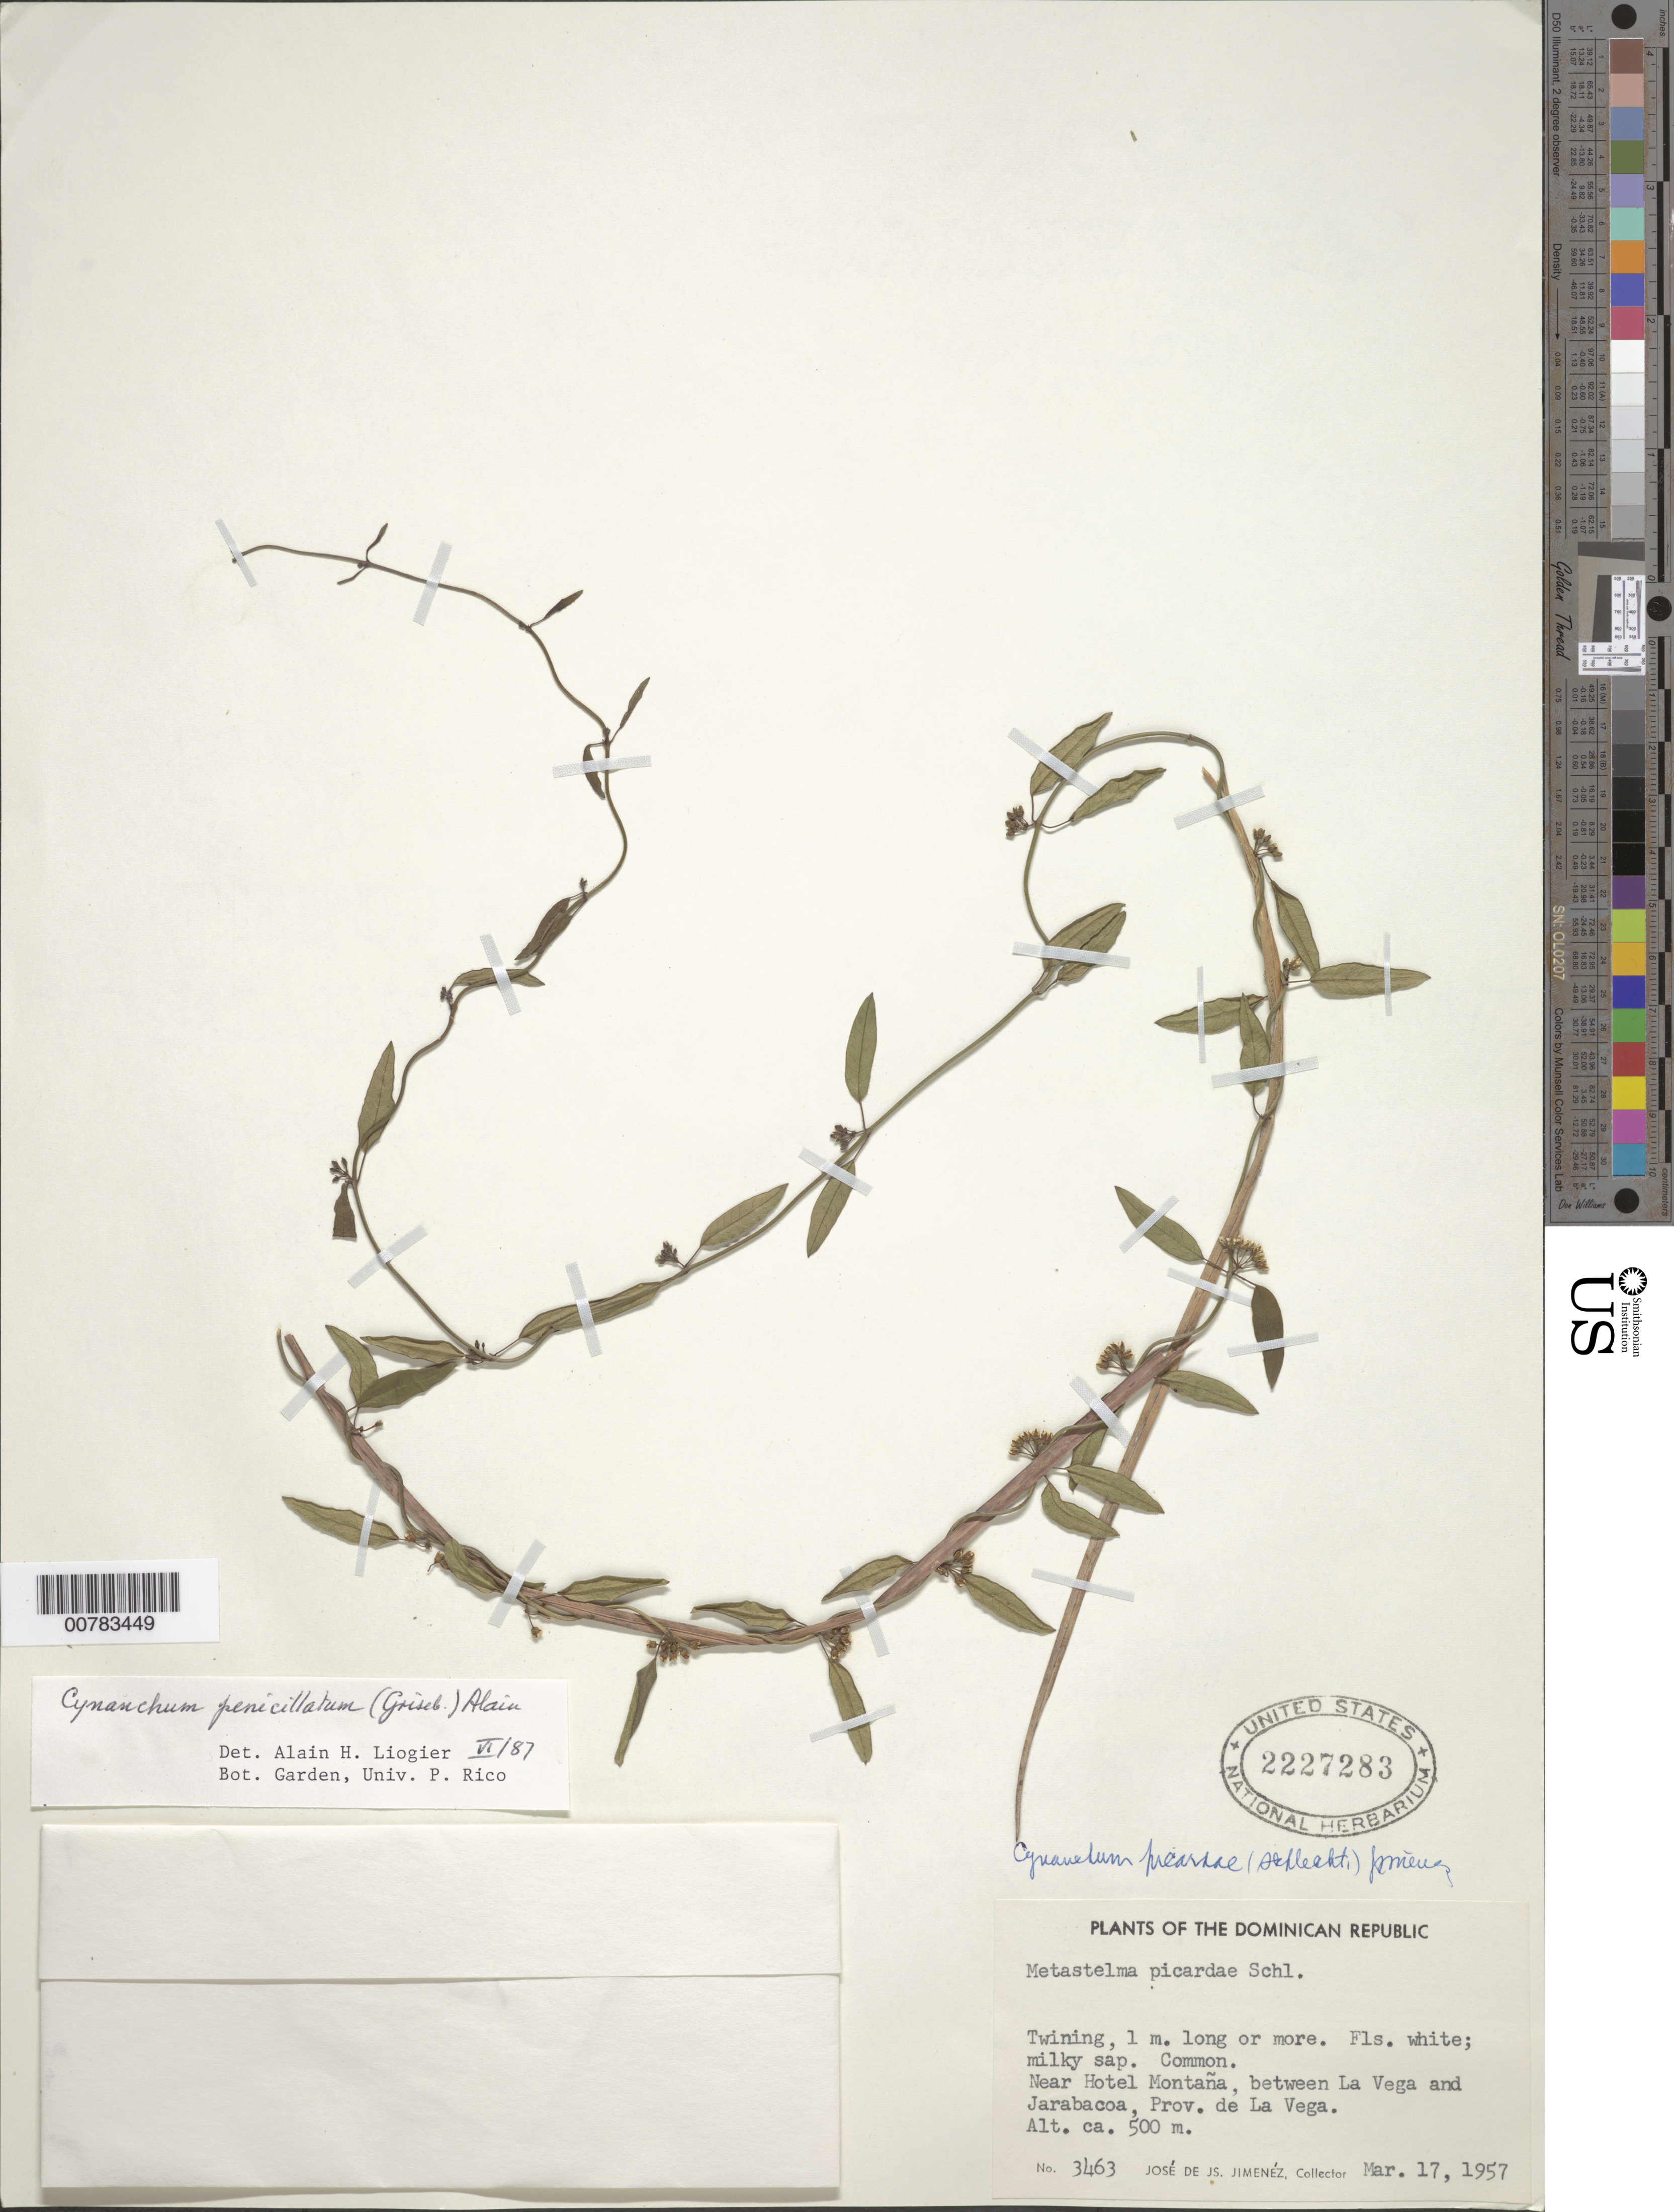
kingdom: Plantae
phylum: Tracheophyta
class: Magnoliopsida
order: Gentianales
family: Apocynaceae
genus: Metastelma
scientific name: Metastelma penicillatum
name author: Griseb.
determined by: Liogier, Alain H.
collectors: J. J. Jiménez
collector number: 3463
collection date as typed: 17 Mar 1957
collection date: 1957-03-17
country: Dominican Republic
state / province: La Vega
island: Hispaniola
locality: Between La Vega and Jarabacoa, near Hotel Montaña.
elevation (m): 500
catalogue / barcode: US 2227283